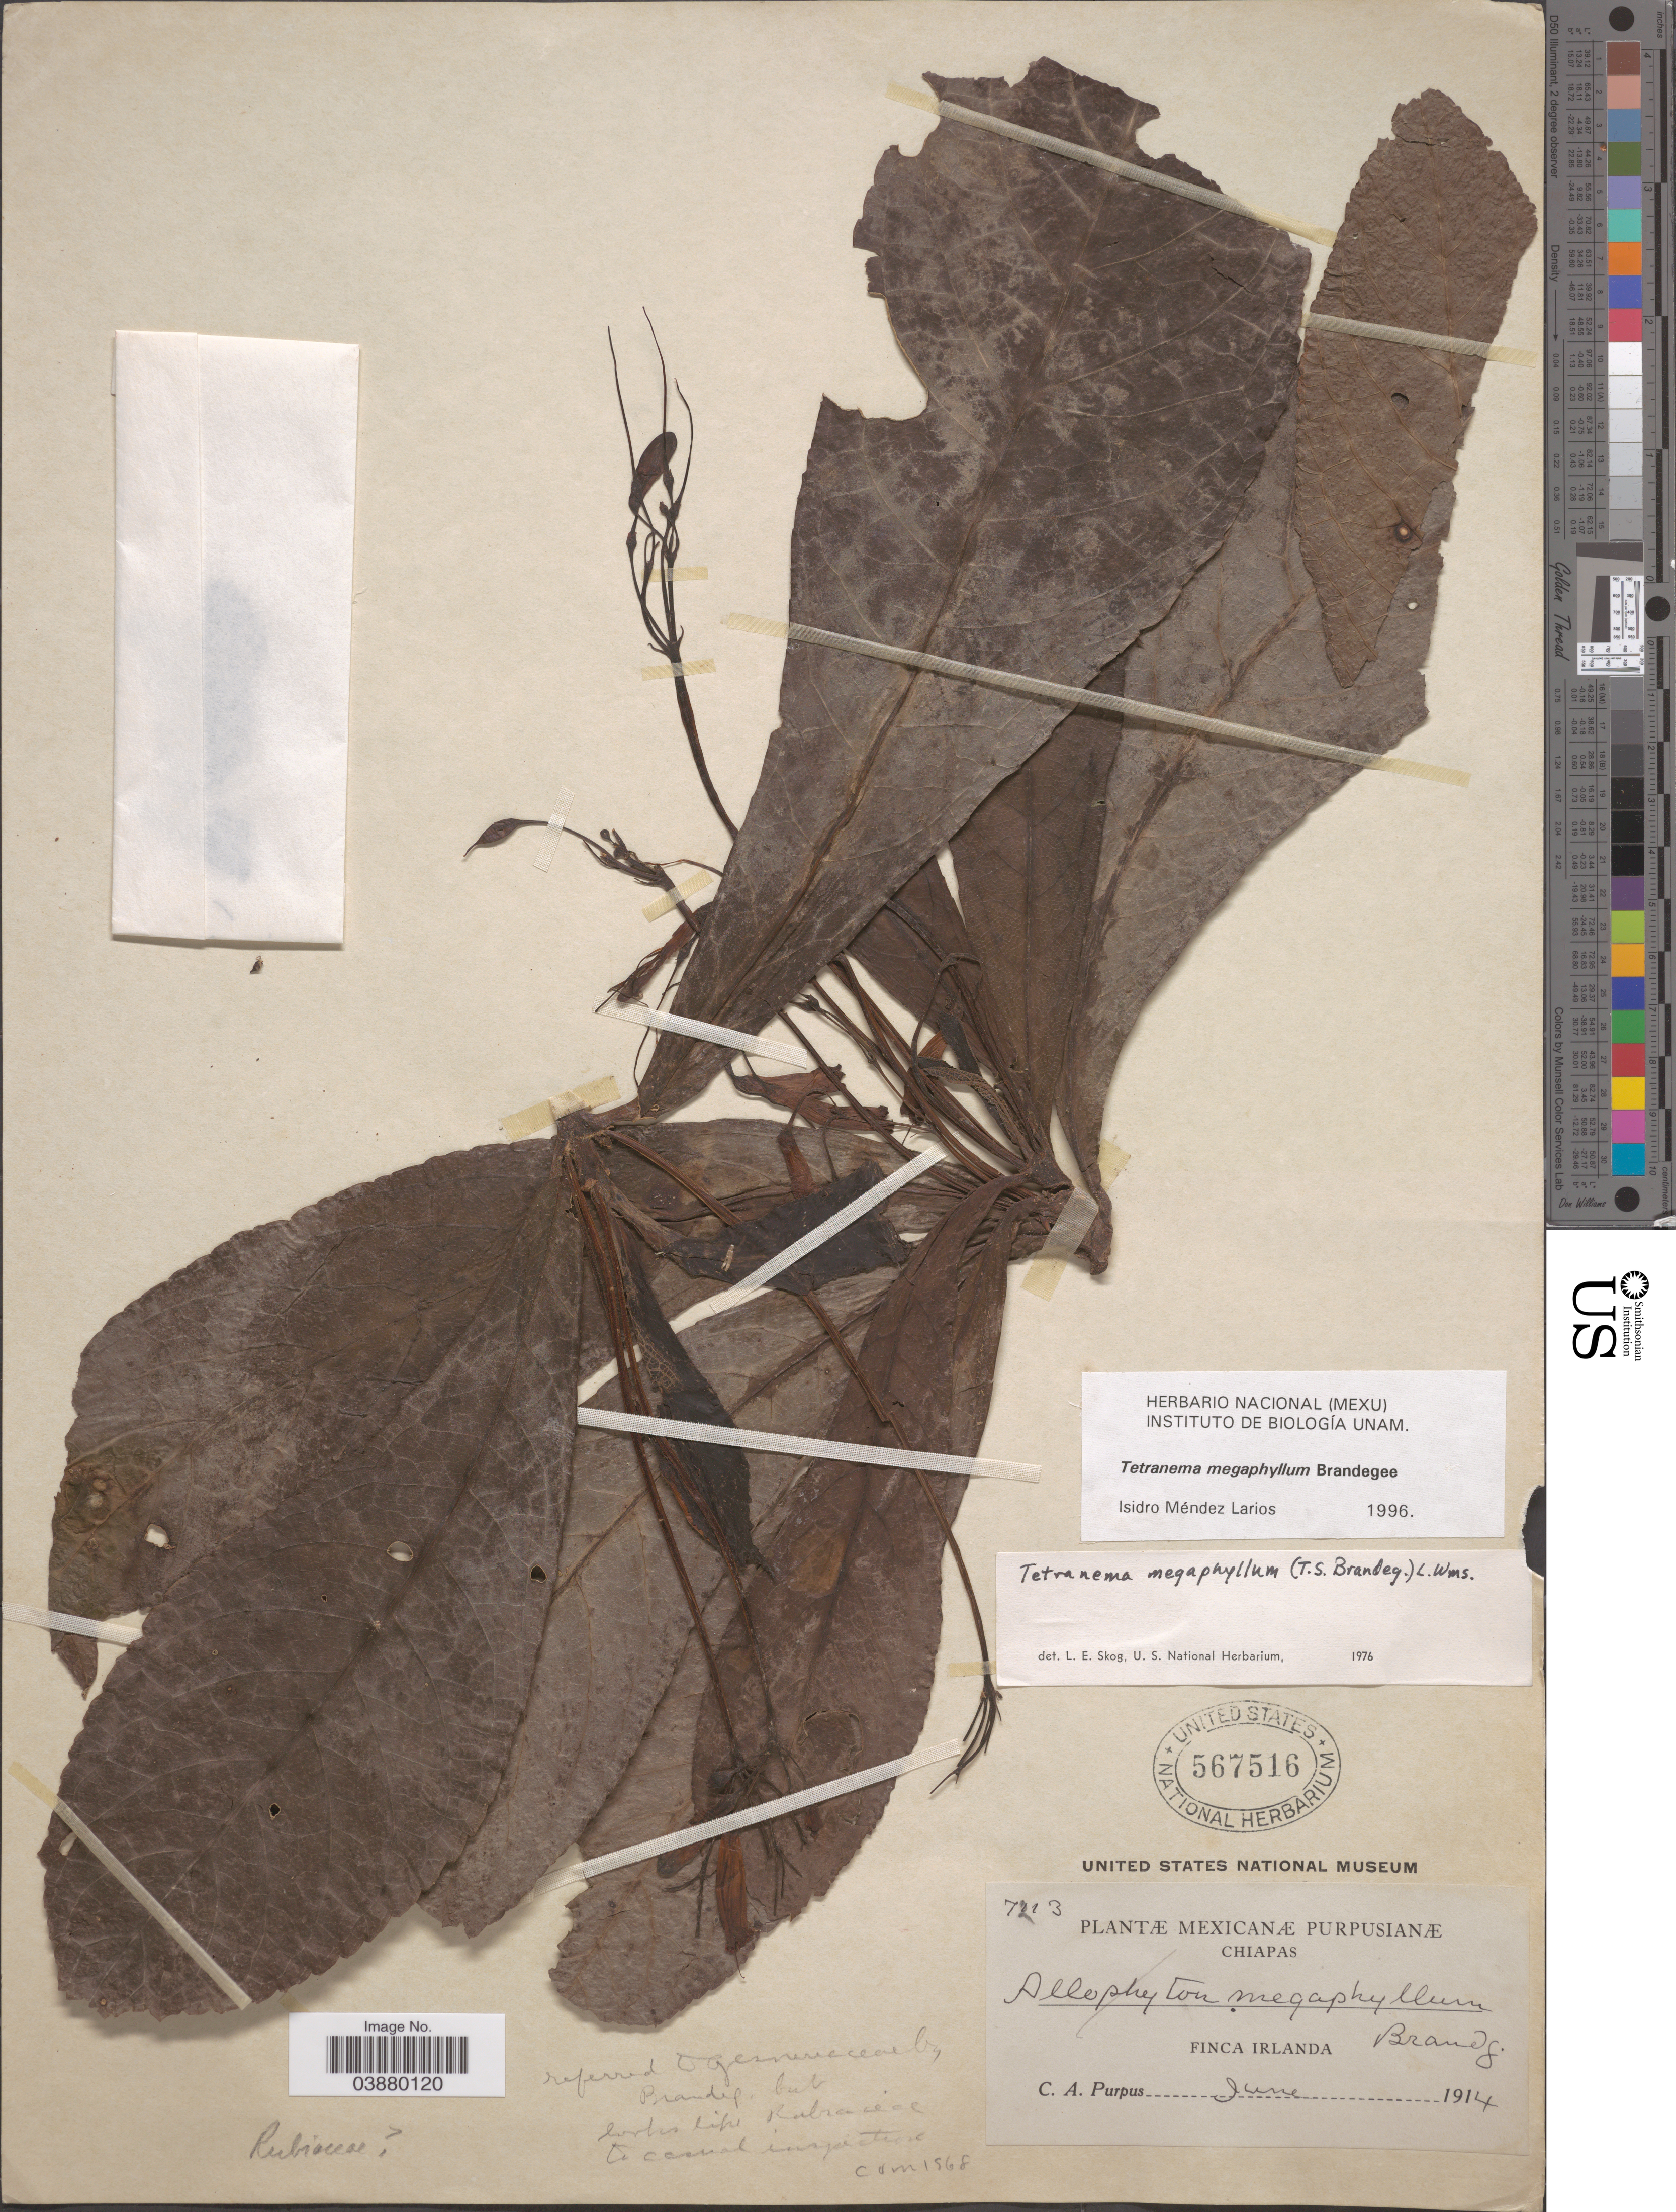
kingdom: Plantae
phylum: Tracheophyta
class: Magnoliopsida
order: Lamiales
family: Plantaginaceae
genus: Tetranema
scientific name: Tetranema megaphyllum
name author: (Brandegee) L.O. Williams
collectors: C. A. Purpus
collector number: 7213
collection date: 1914-06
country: Mexico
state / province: Chiapas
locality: Finca Irlanda.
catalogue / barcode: US 567516